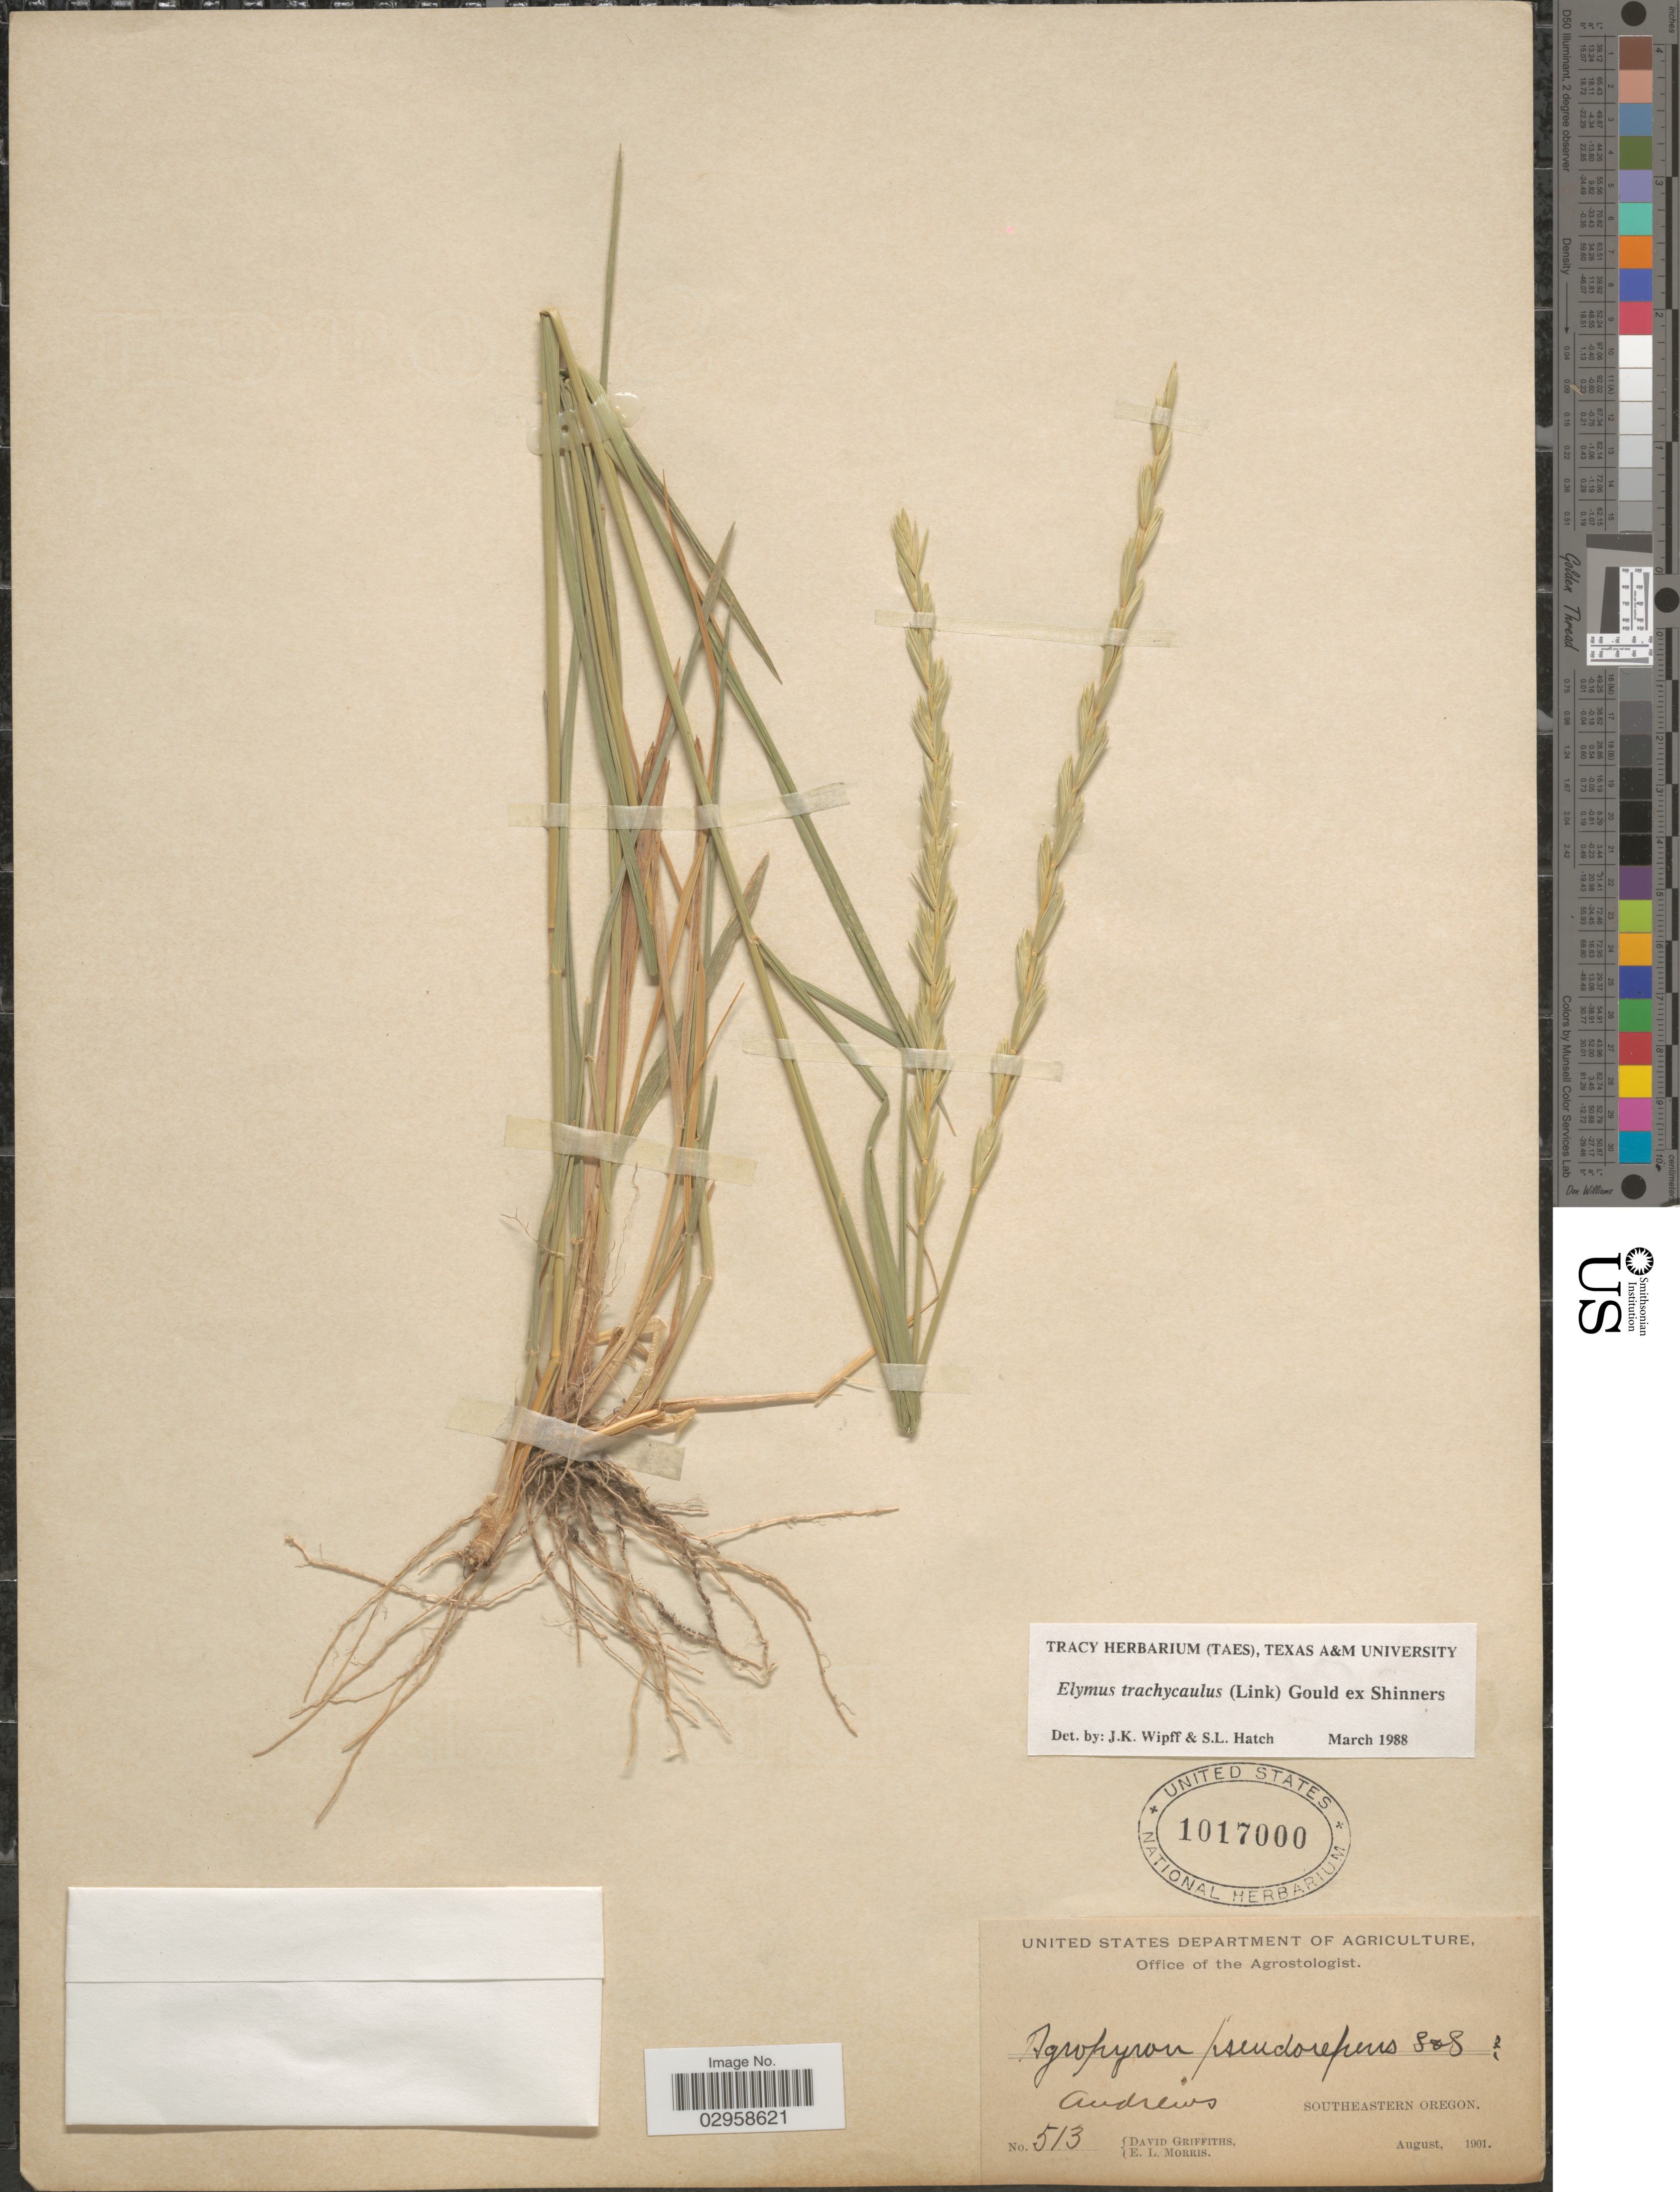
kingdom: Plantae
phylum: Tracheophyta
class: Liliopsida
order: Poales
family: Poaceae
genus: Elymus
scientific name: Elymus trachycaulus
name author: (Link) Gould ex Shinners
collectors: D. Griffiths & E. Morris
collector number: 513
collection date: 1901-08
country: United States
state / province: Oregon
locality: Andrews. Southeastern Oregon.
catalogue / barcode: US 1017000